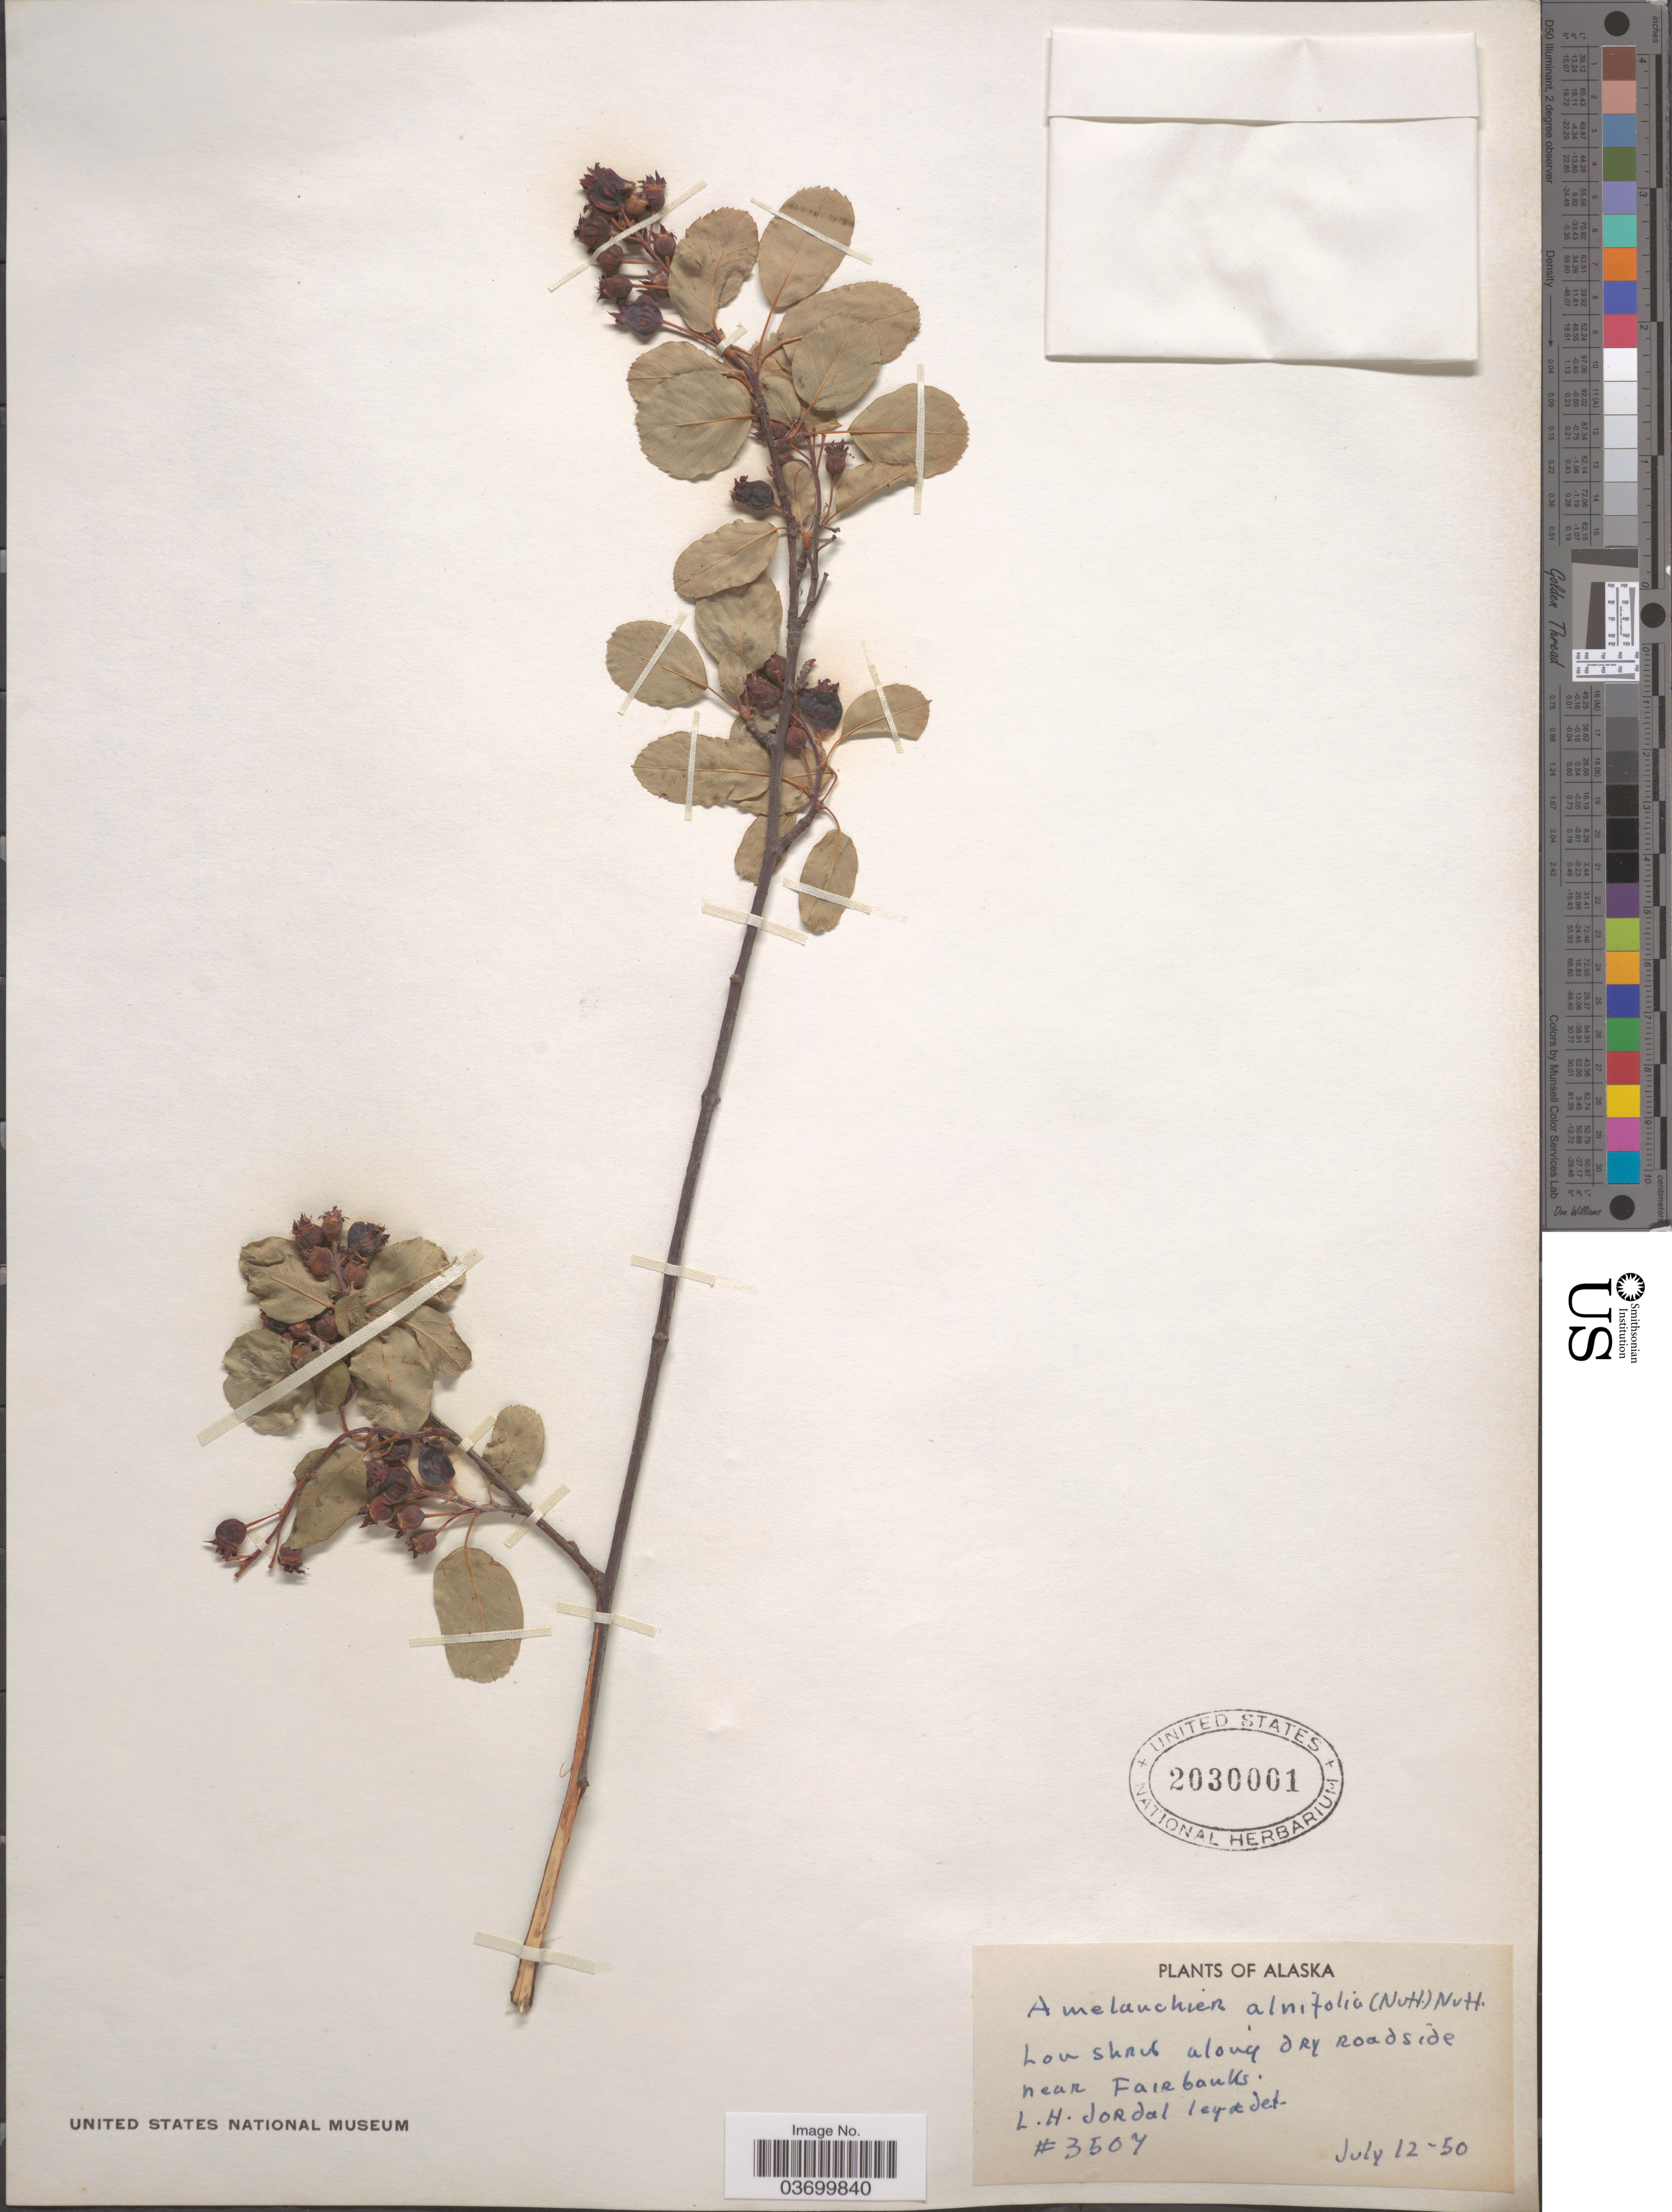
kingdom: Plantae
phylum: Tracheophyta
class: Magnoliopsida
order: Rosales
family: Rosaceae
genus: Amelanchier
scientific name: Amelanchier alnifolia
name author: (Nutt.) Nutt. ex M. Roem.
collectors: L. Jordal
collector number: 3507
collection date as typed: Transcribed d/m/y: 12/7/50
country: United States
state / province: Alaska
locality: Low shrub along dry Roadside near Fairbanks.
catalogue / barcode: US 2030001